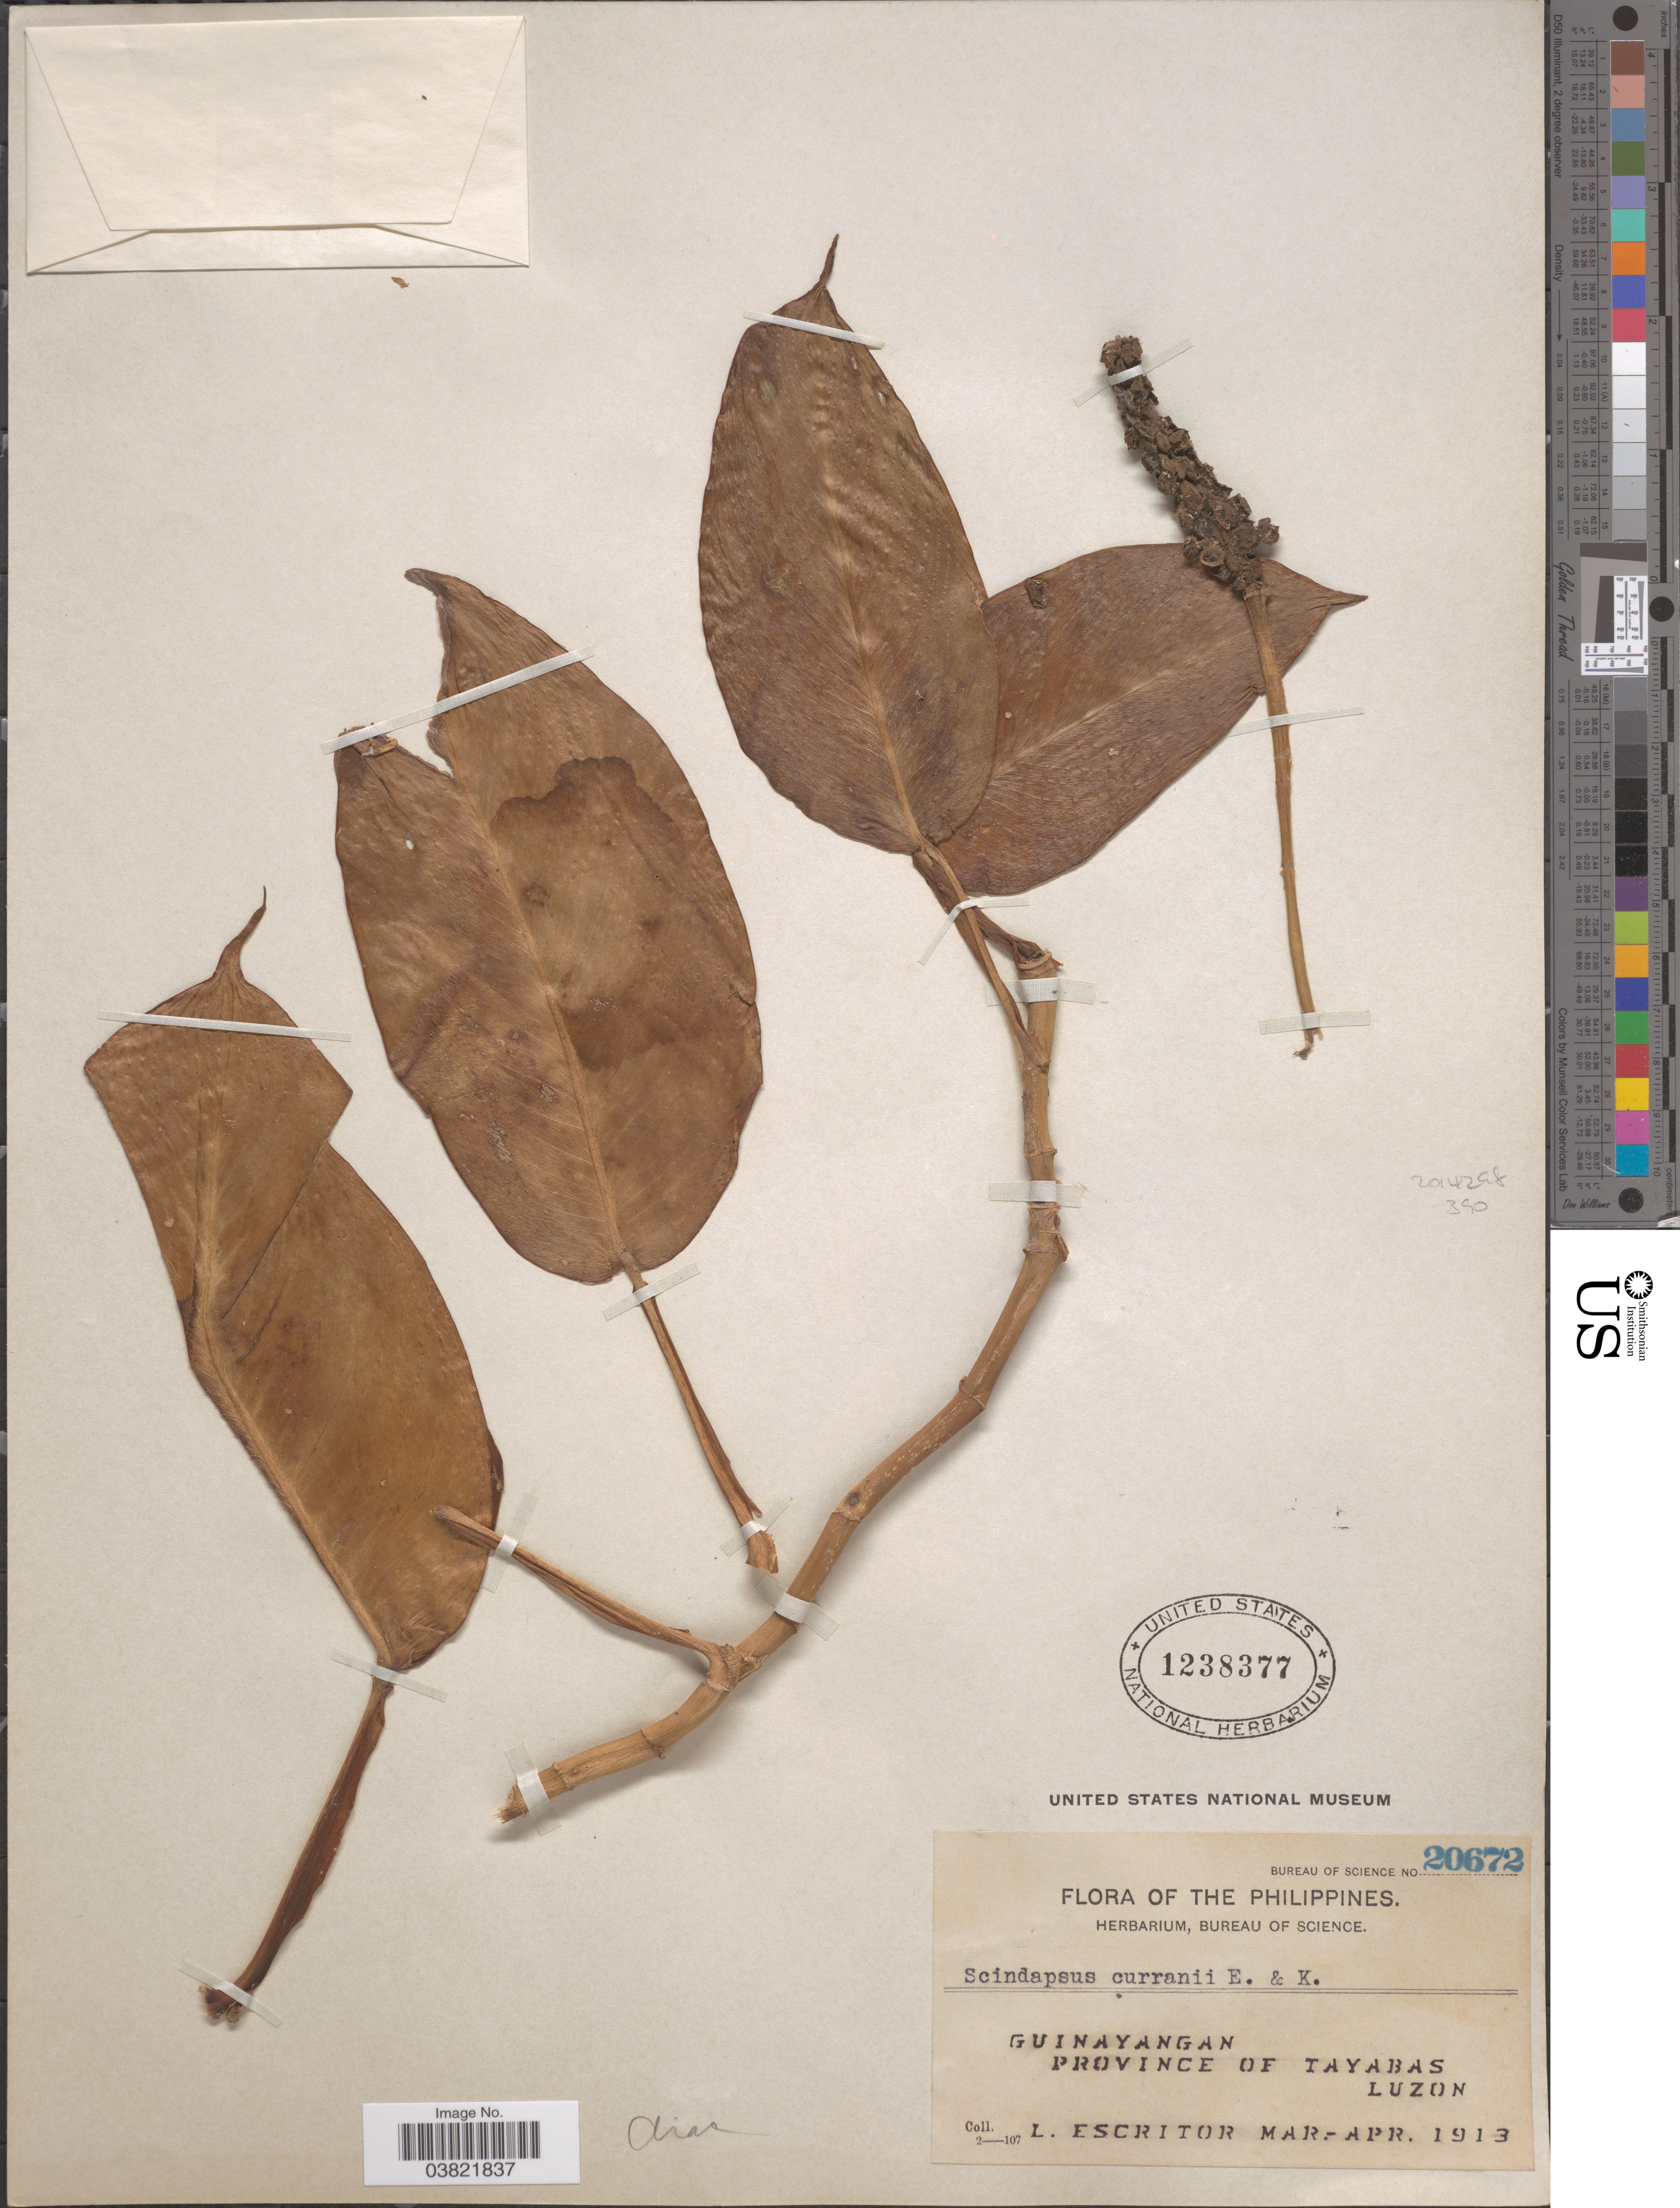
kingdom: Plantae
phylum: Tracheophyta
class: Liliopsida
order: Alismatales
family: Araceae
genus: Scindapsus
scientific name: Scindapsus curranii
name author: Engl. & K. Krause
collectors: L. Escritor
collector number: Bureau of Science 20672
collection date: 1913-03/1913-04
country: Philippines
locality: Guinayangan, Province of Tayabas, Luzon.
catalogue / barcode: US 1238377